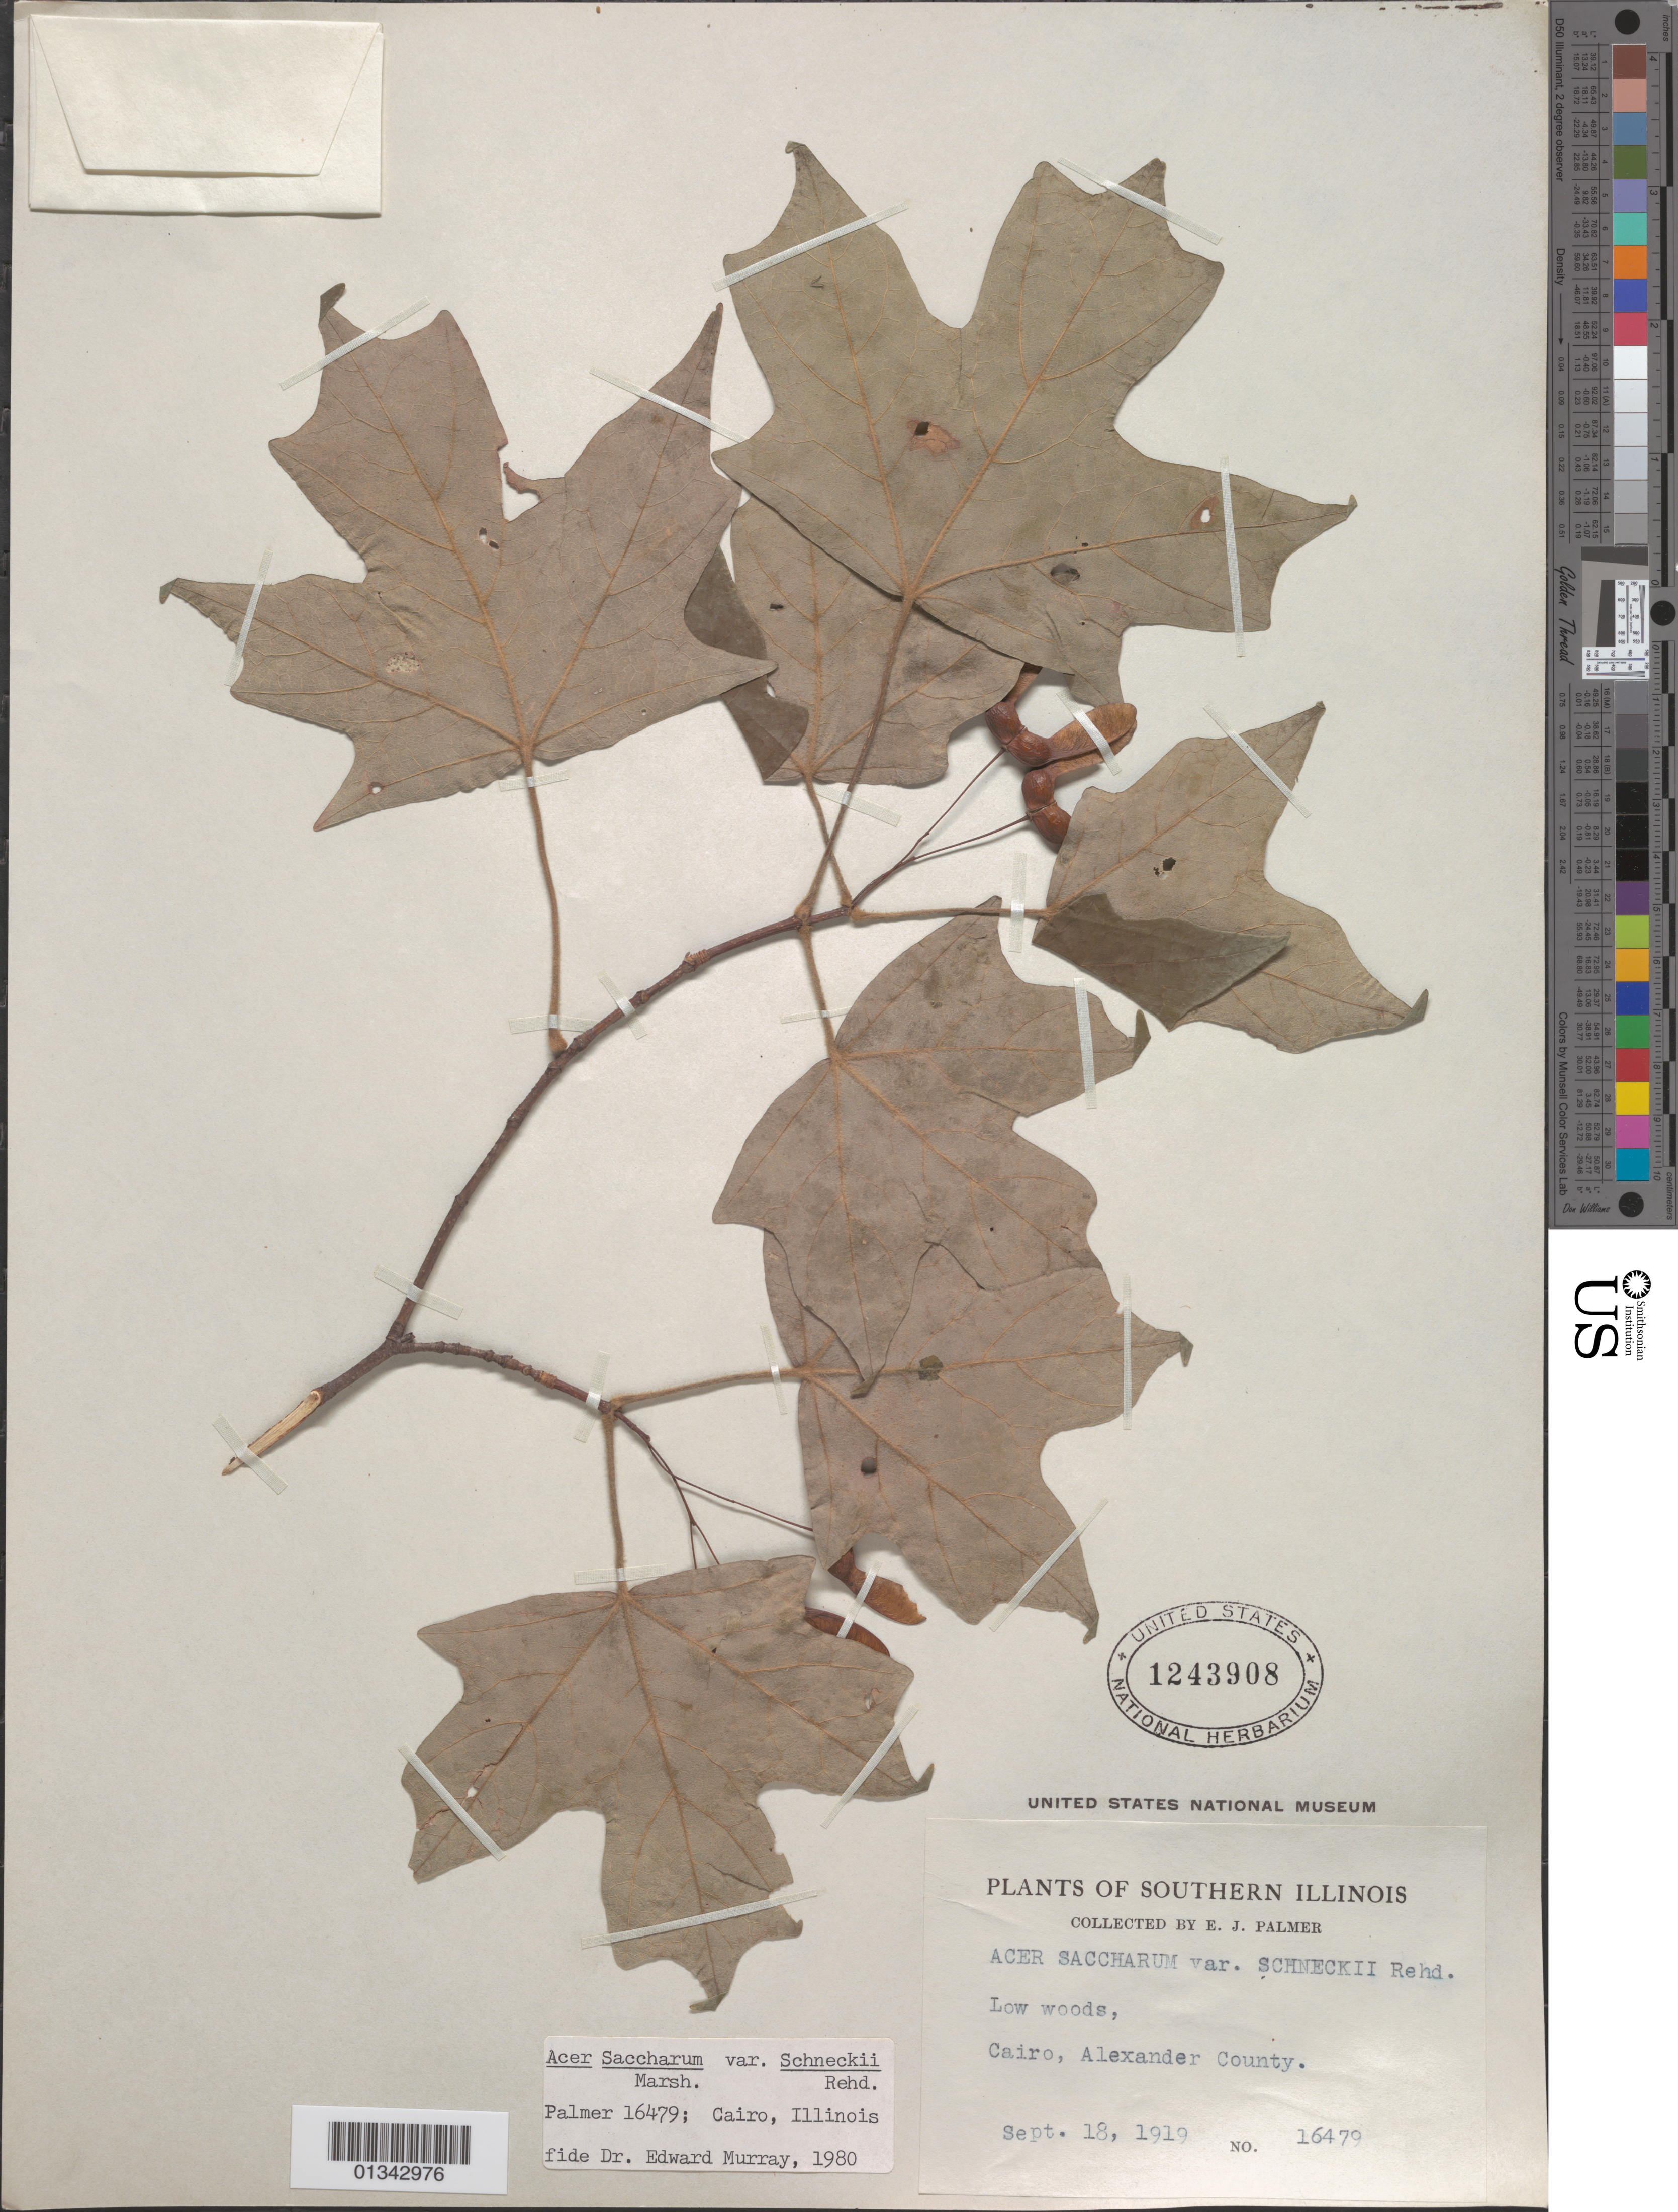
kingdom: Plantae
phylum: Tracheophyta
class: Magnoliopsida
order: Sapindales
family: Sapindaceae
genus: Acer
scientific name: Acer saccharum var. schneckii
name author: Rehder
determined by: Murray, Edward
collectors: E. J. Palmer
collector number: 16479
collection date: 1919-09-18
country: United States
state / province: Illinois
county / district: Alexander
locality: Alexander County, Cairo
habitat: Low woods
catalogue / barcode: US 1243908